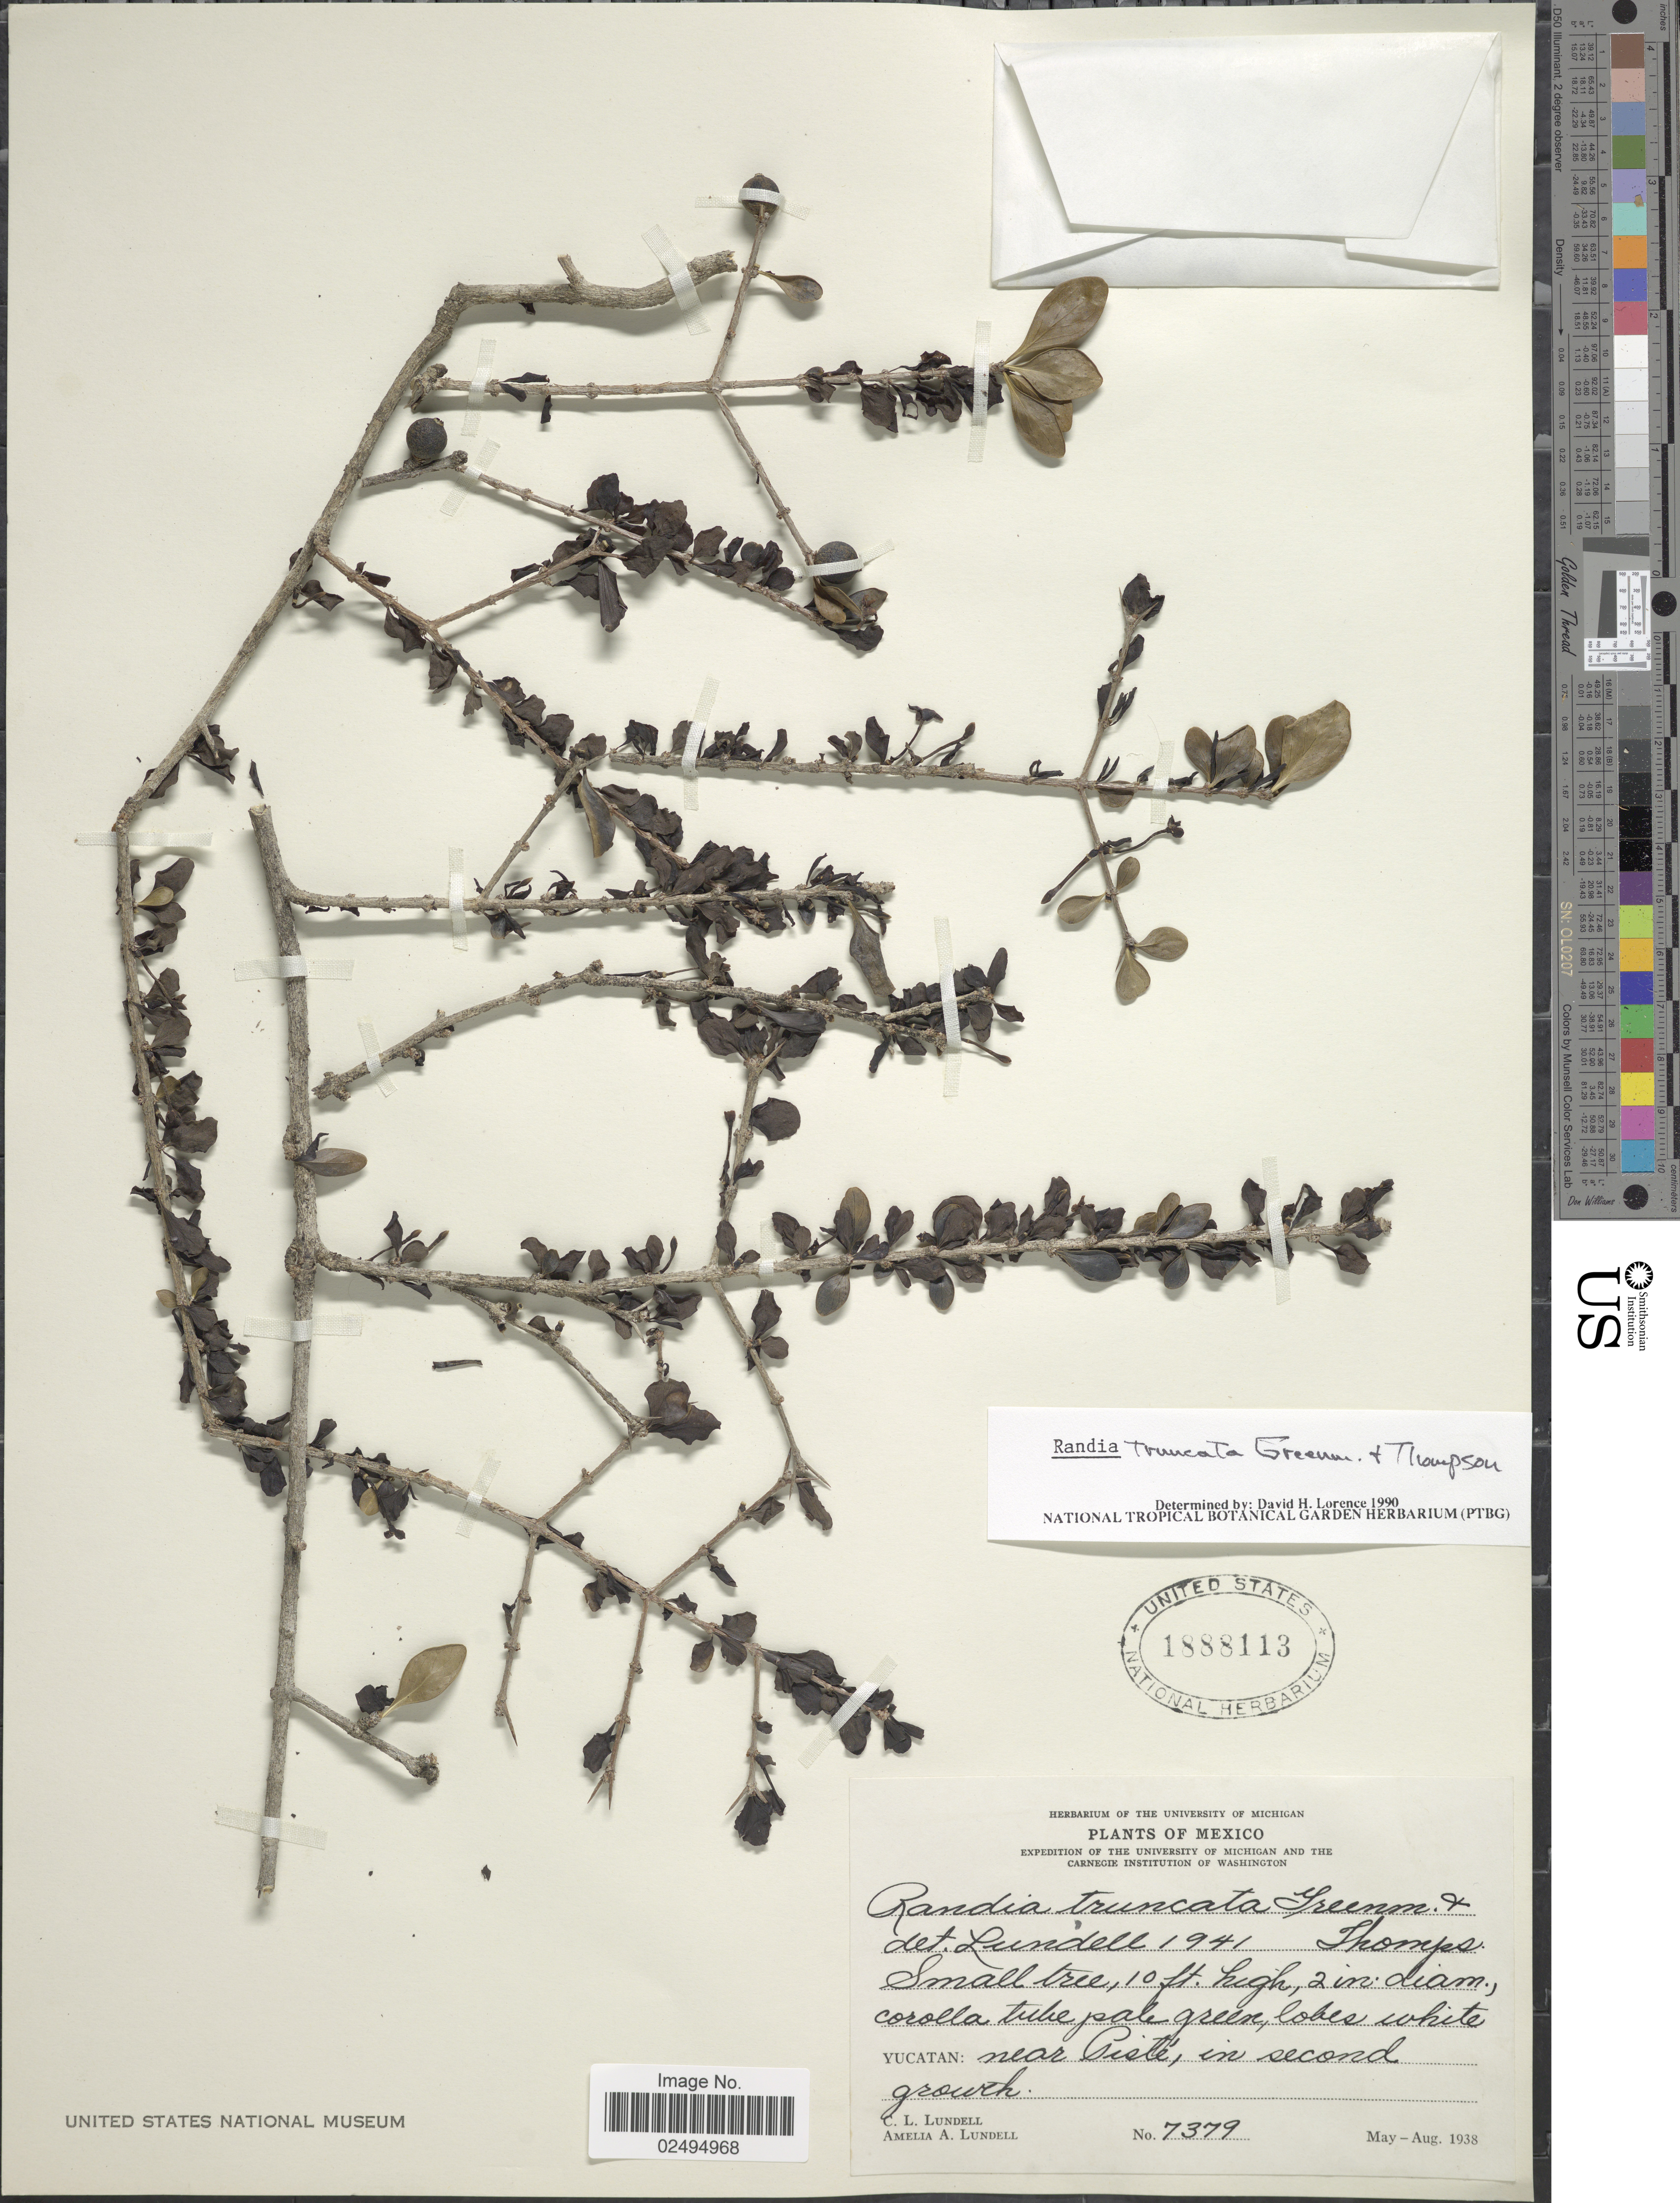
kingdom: Plantae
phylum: Tracheophyta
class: Magnoliopsida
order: Gentianales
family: Rubiaceae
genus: Randia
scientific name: Randia truncata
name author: Greenm. & C.H. Thomps.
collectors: C. L. Lundell & A. A. Lundell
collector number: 7379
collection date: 1938-05/1938-08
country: Mexico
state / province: Yucatán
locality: Near Piste, in second growth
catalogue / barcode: US 1888113